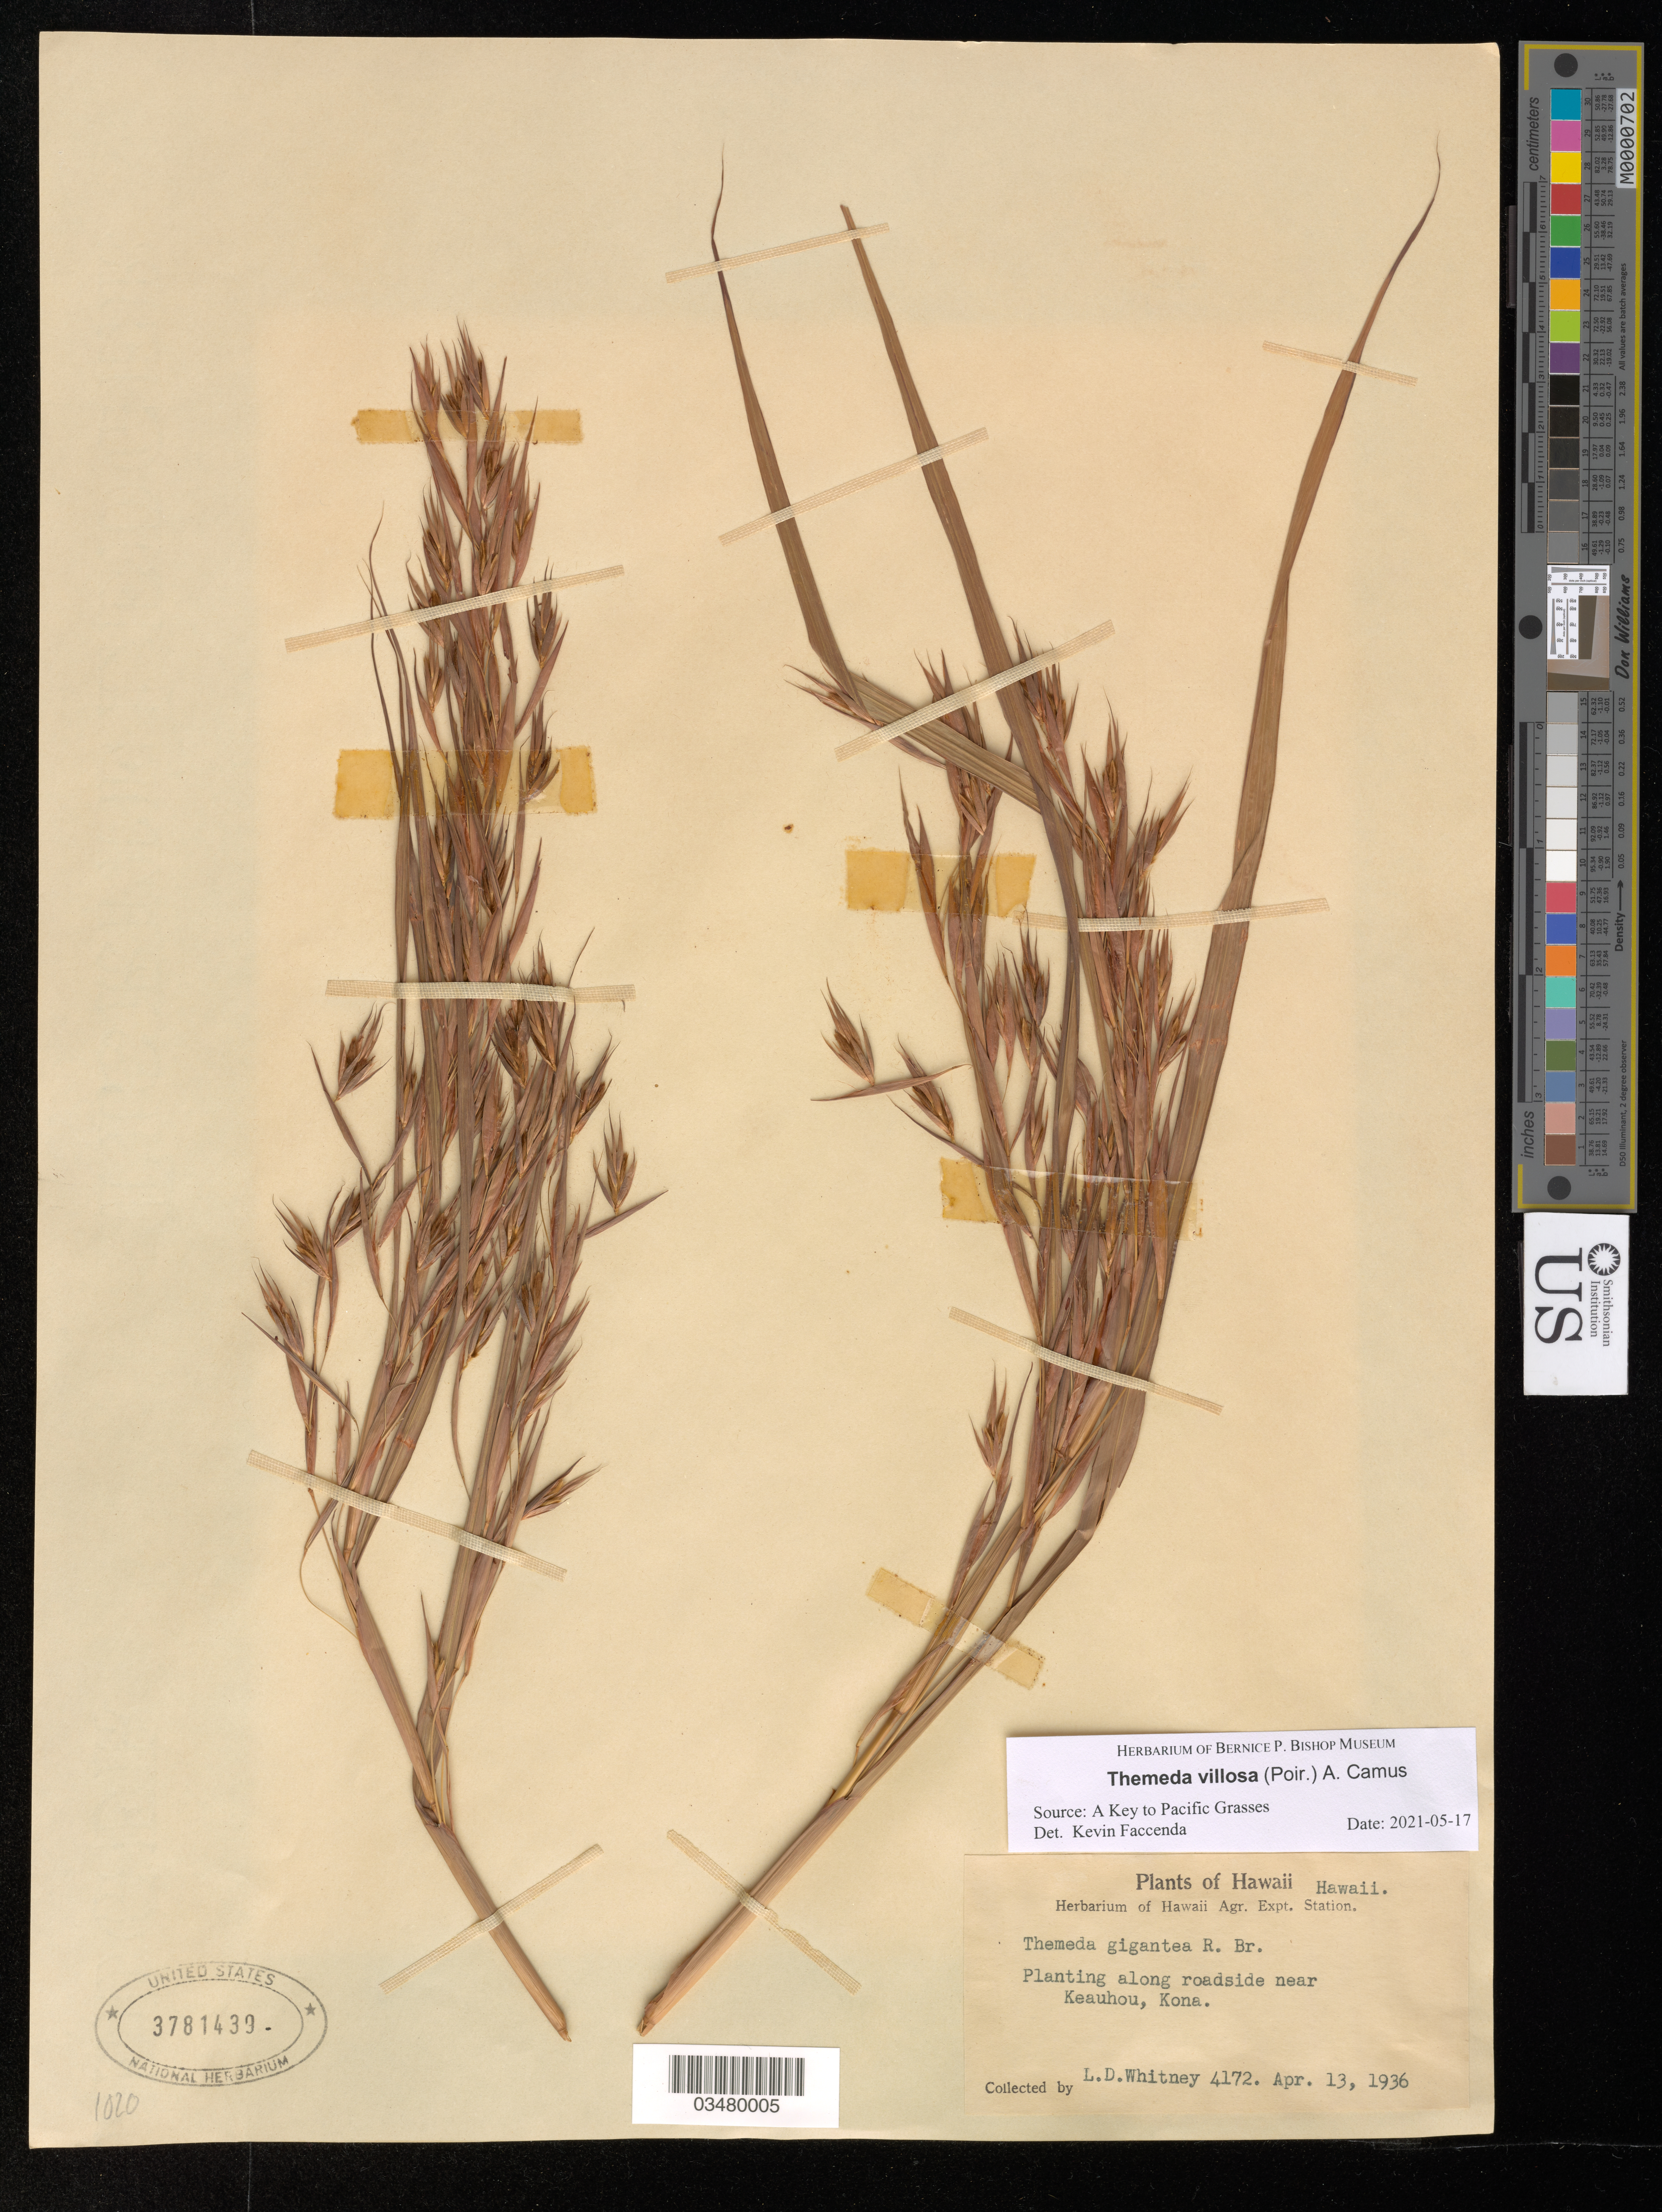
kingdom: Plantae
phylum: Tracheophyta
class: Liliopsida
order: Poales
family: Poaceae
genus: Themeda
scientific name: Themeda villosa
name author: (Lam.) A. Camus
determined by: Faccenda, K.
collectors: L. Whitney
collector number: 4172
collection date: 1936-04-13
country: United States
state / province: Hawaii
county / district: Hawaii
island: Hawaii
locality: Near Keauhou, Kona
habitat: Roadside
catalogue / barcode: US 3781439